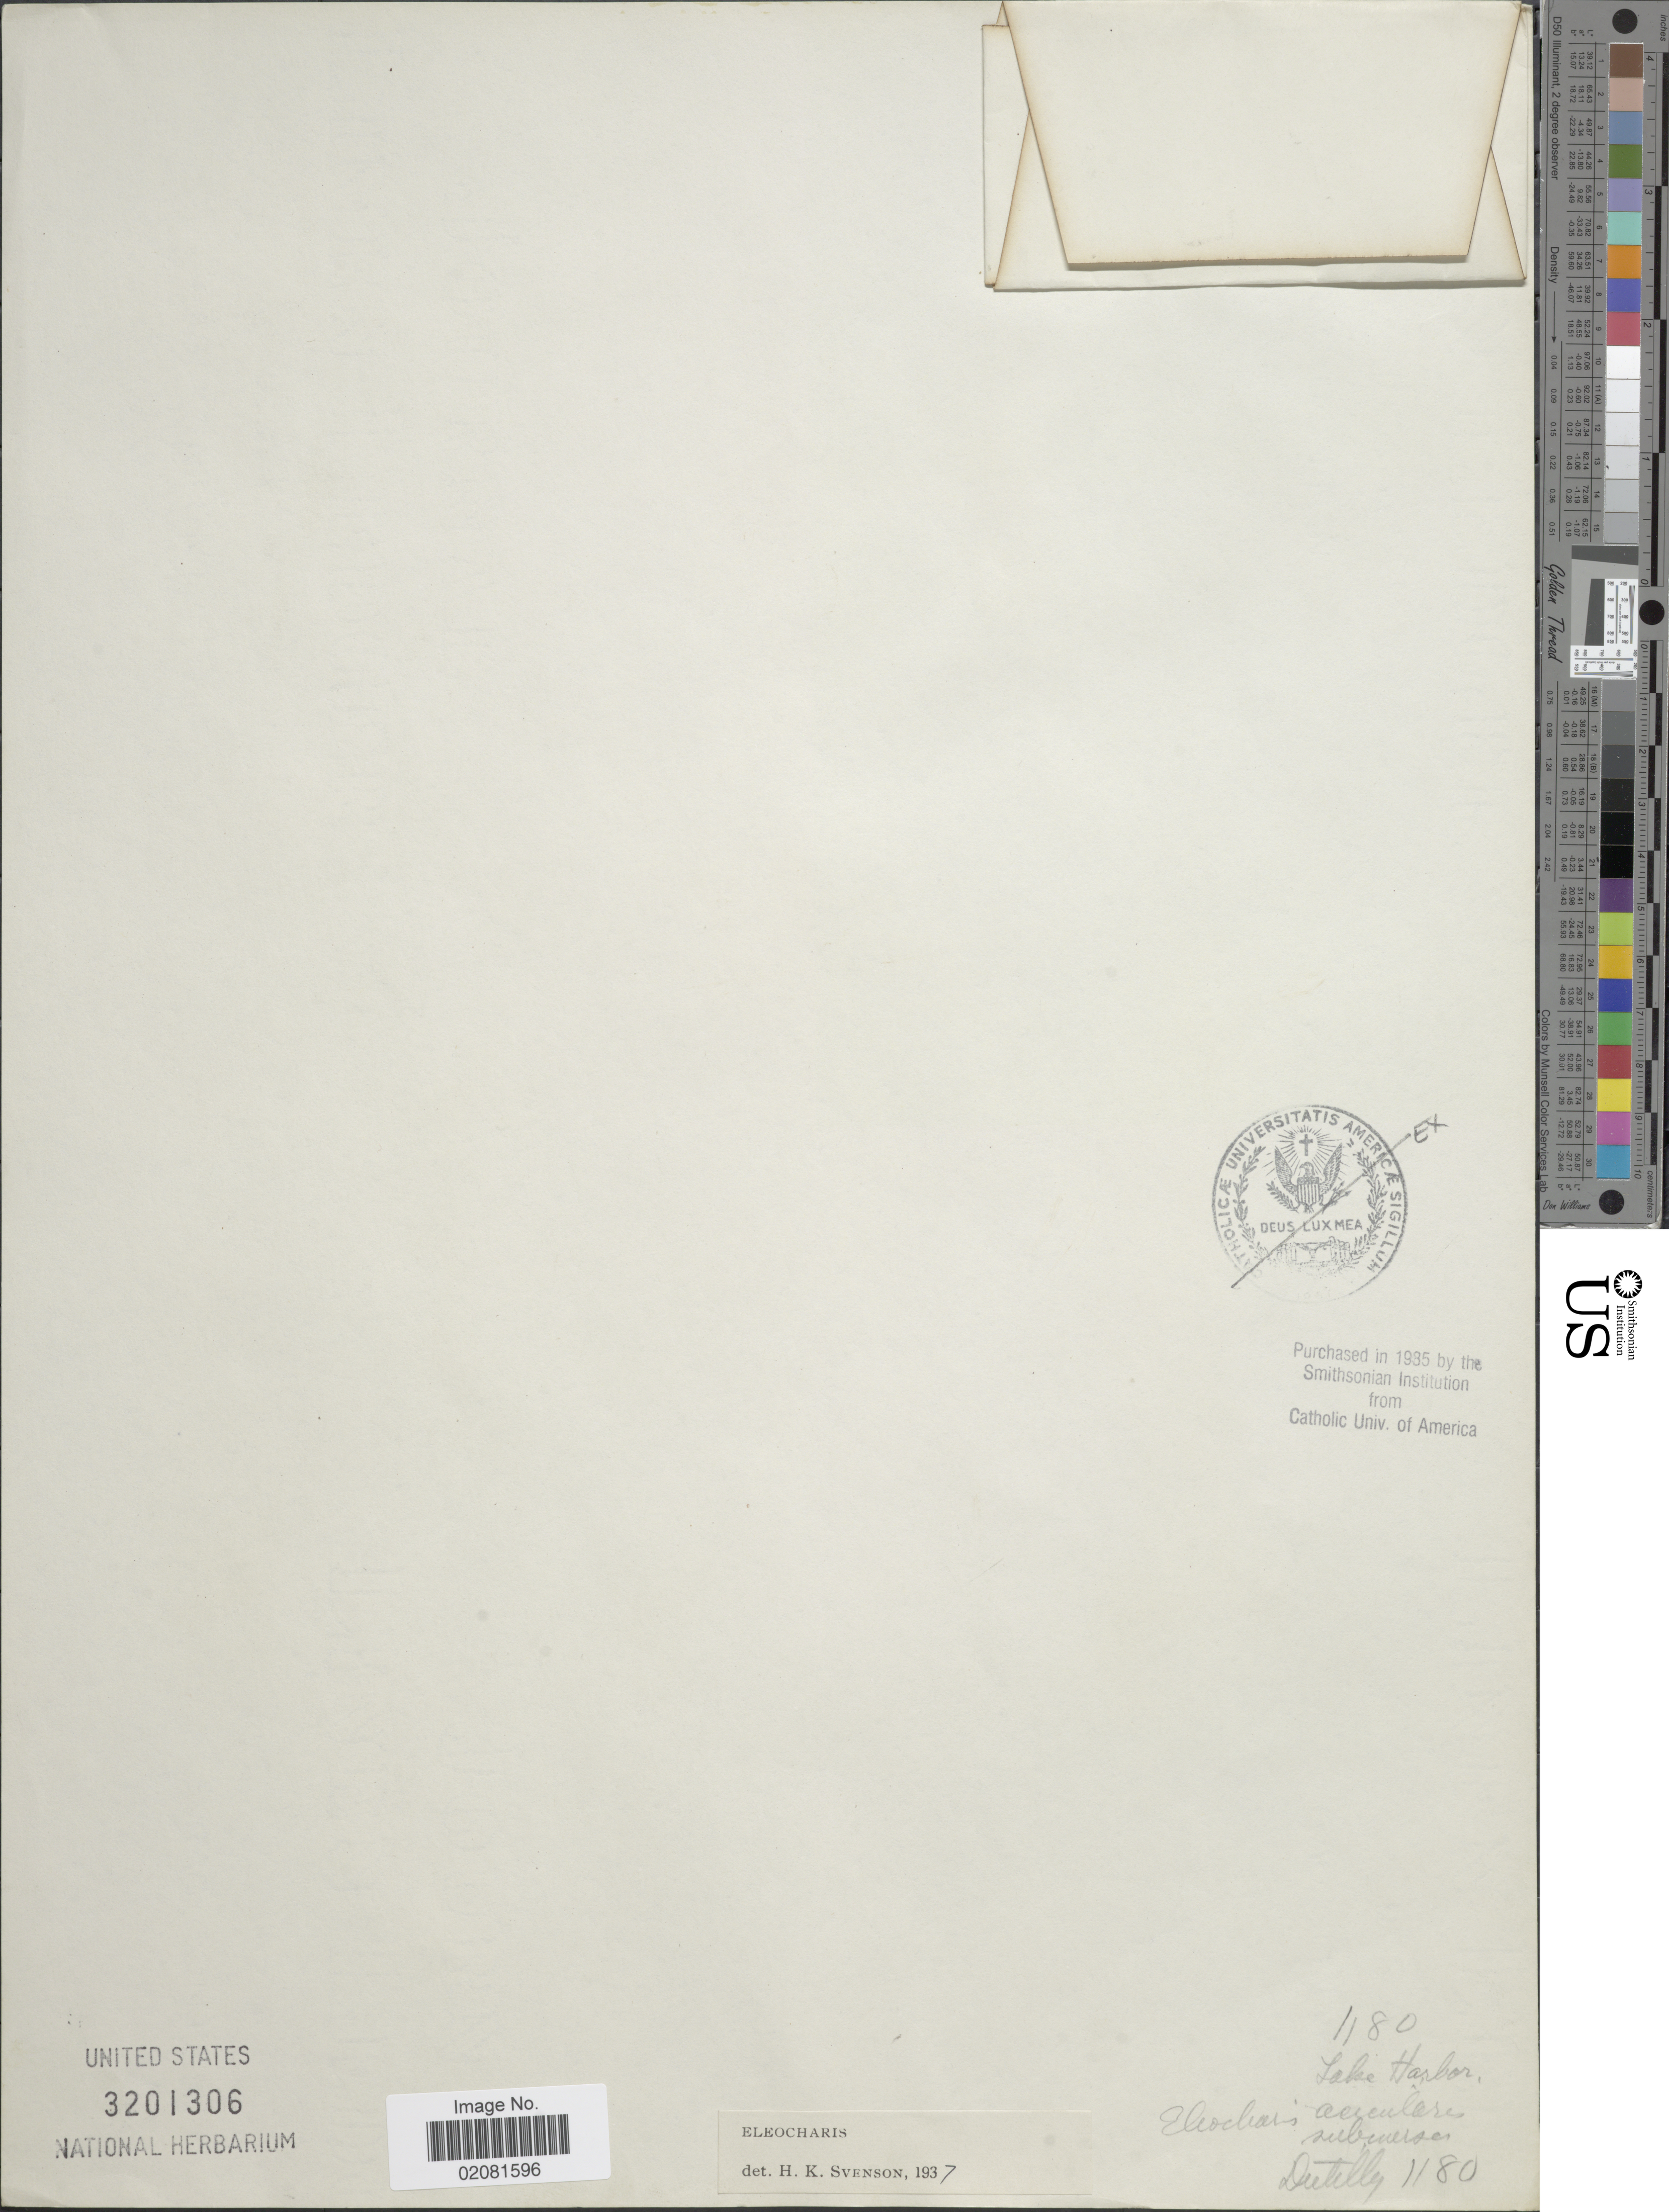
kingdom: Plantae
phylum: Tracheophyta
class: Liliopsida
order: Poales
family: Cyperaceae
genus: Eleocharis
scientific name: Eleocharis acicularis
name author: (L.) Roem. & Schult.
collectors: -. Dutilly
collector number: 1180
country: United States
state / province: Florida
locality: Lake Harbor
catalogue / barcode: US 3201306